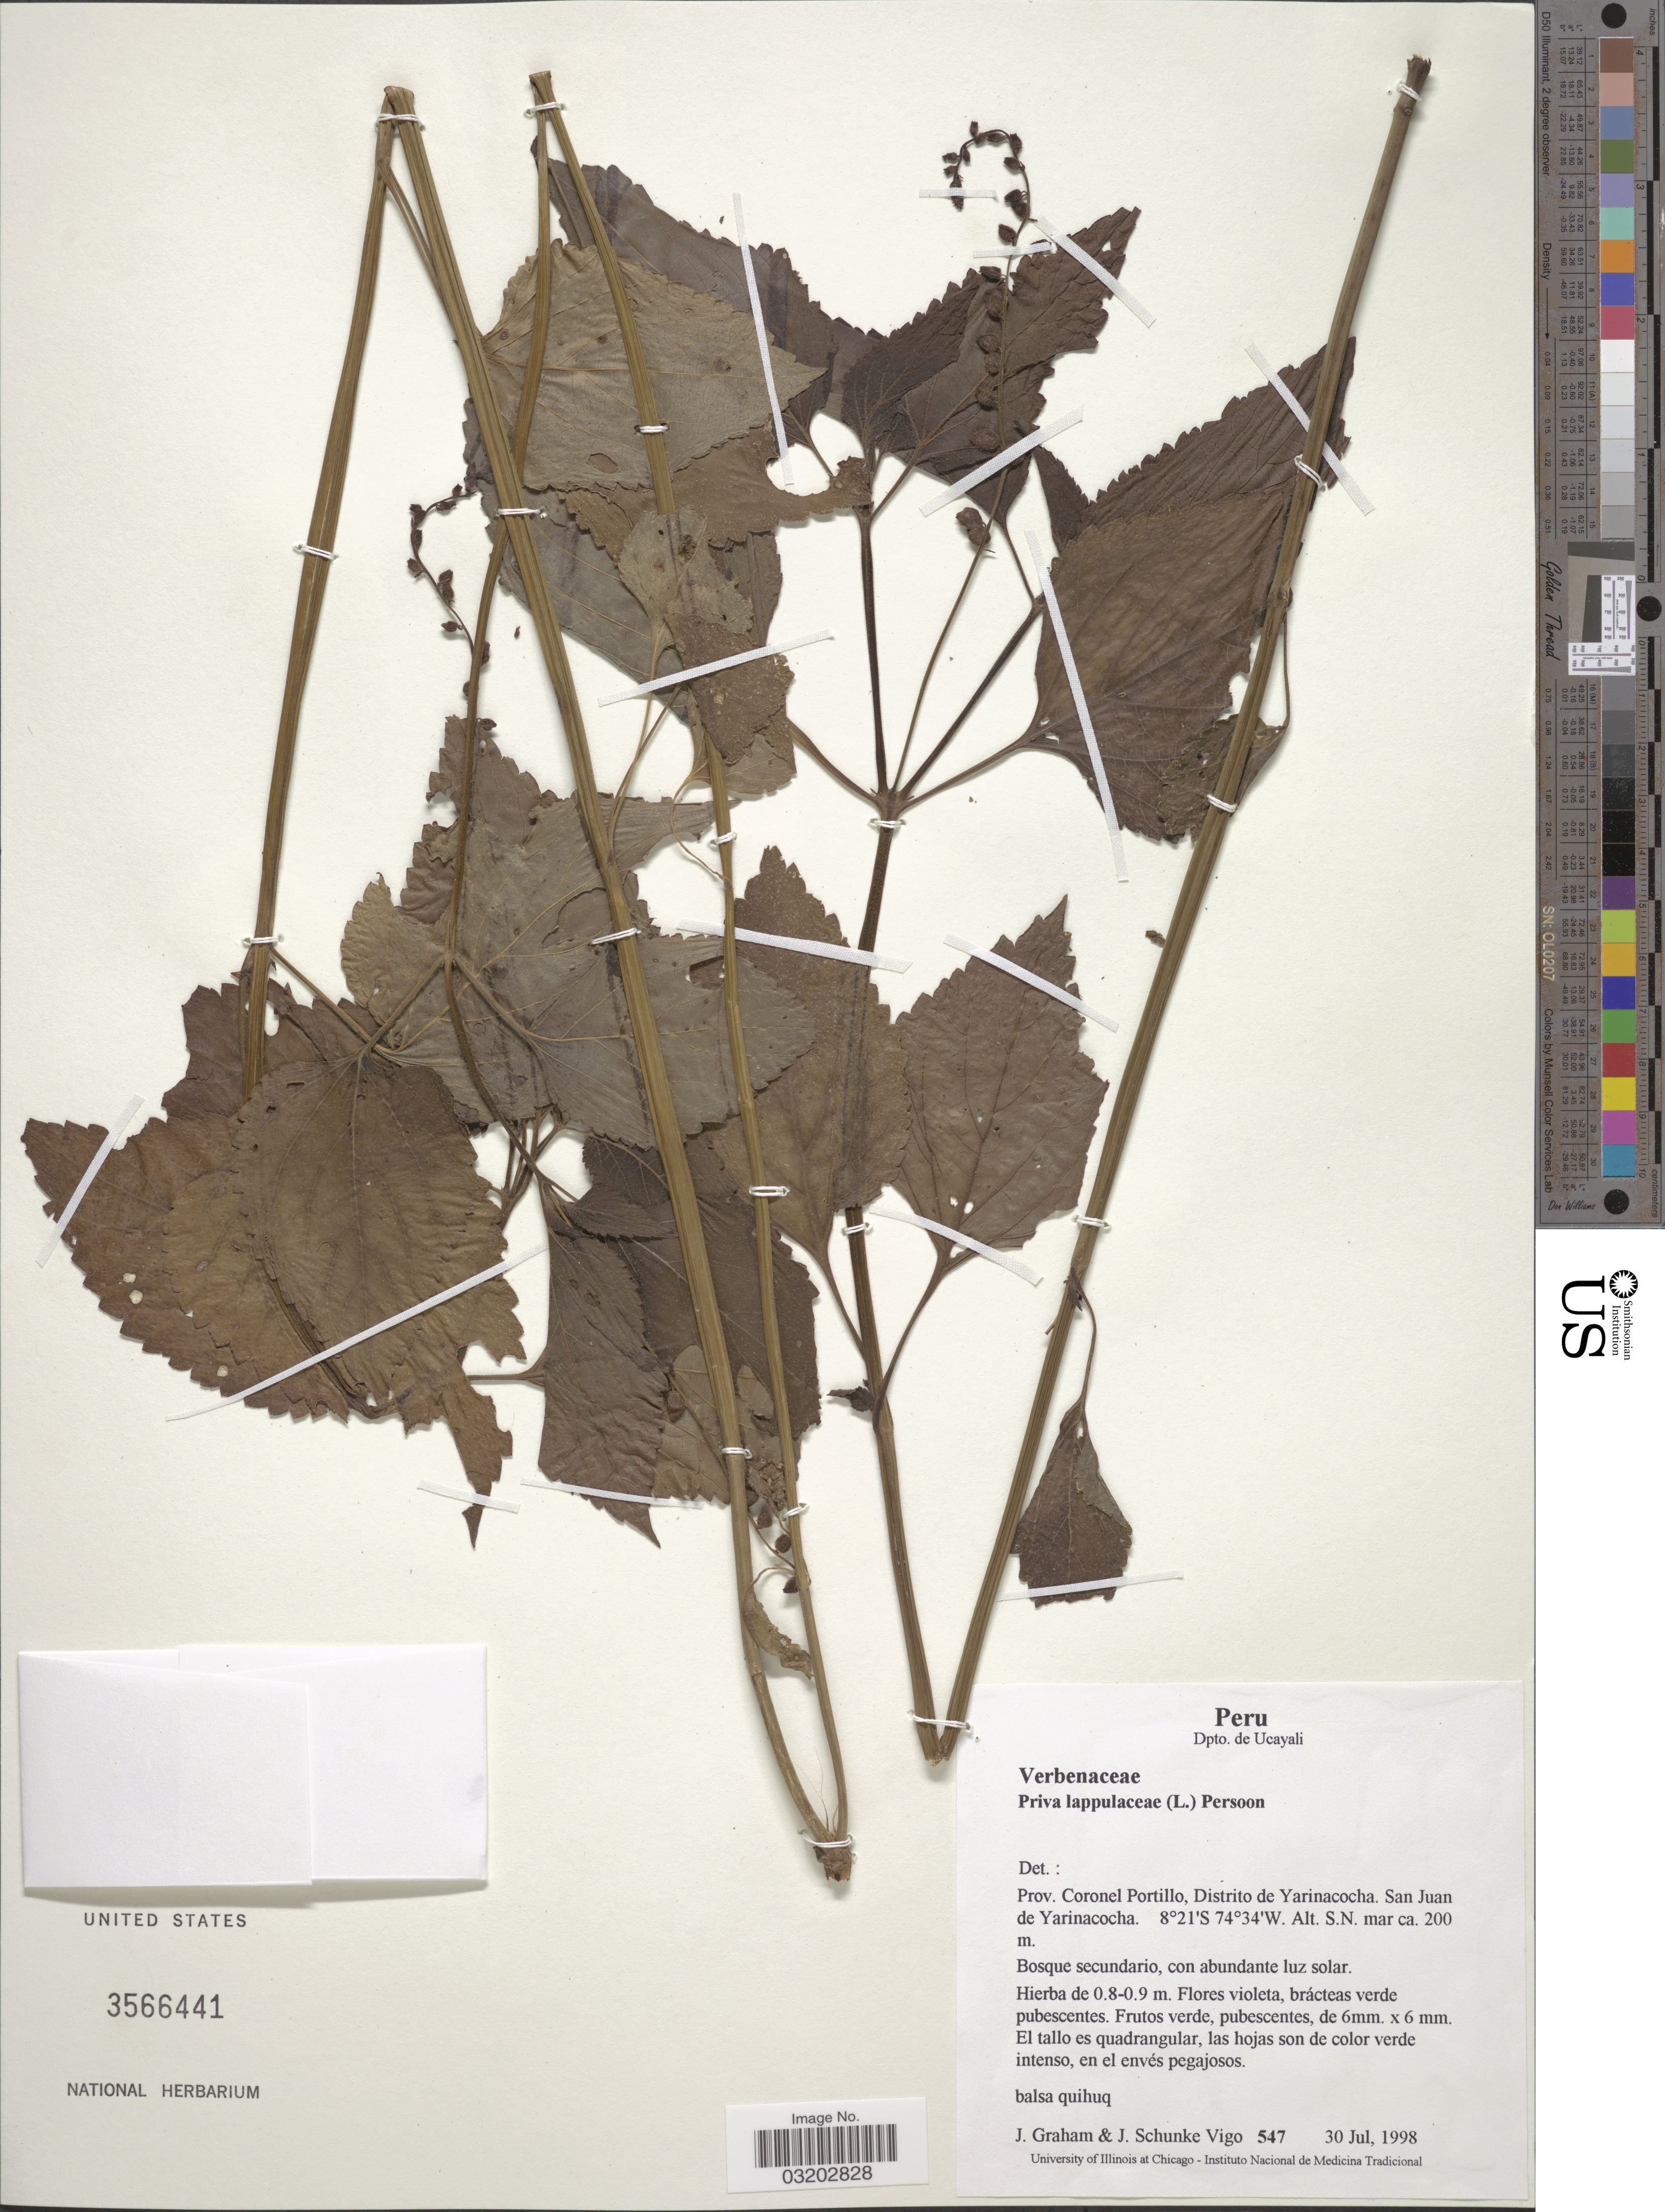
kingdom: Plantae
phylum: Tracheophyta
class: Magnoliopsida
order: Lamiales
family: Verbenaceae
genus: Priva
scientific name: Priva lappulacea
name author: (L.) Pers.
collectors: J. Graham & J. Schunke Vigo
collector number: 547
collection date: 1998-07-30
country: Peru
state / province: Ucayali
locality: Dpto. de Ucayali. Prov. Coronel Portillo, Distrito de Yarinacocha. San Juan de Yarinacocha.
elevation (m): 200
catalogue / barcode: US 3566441